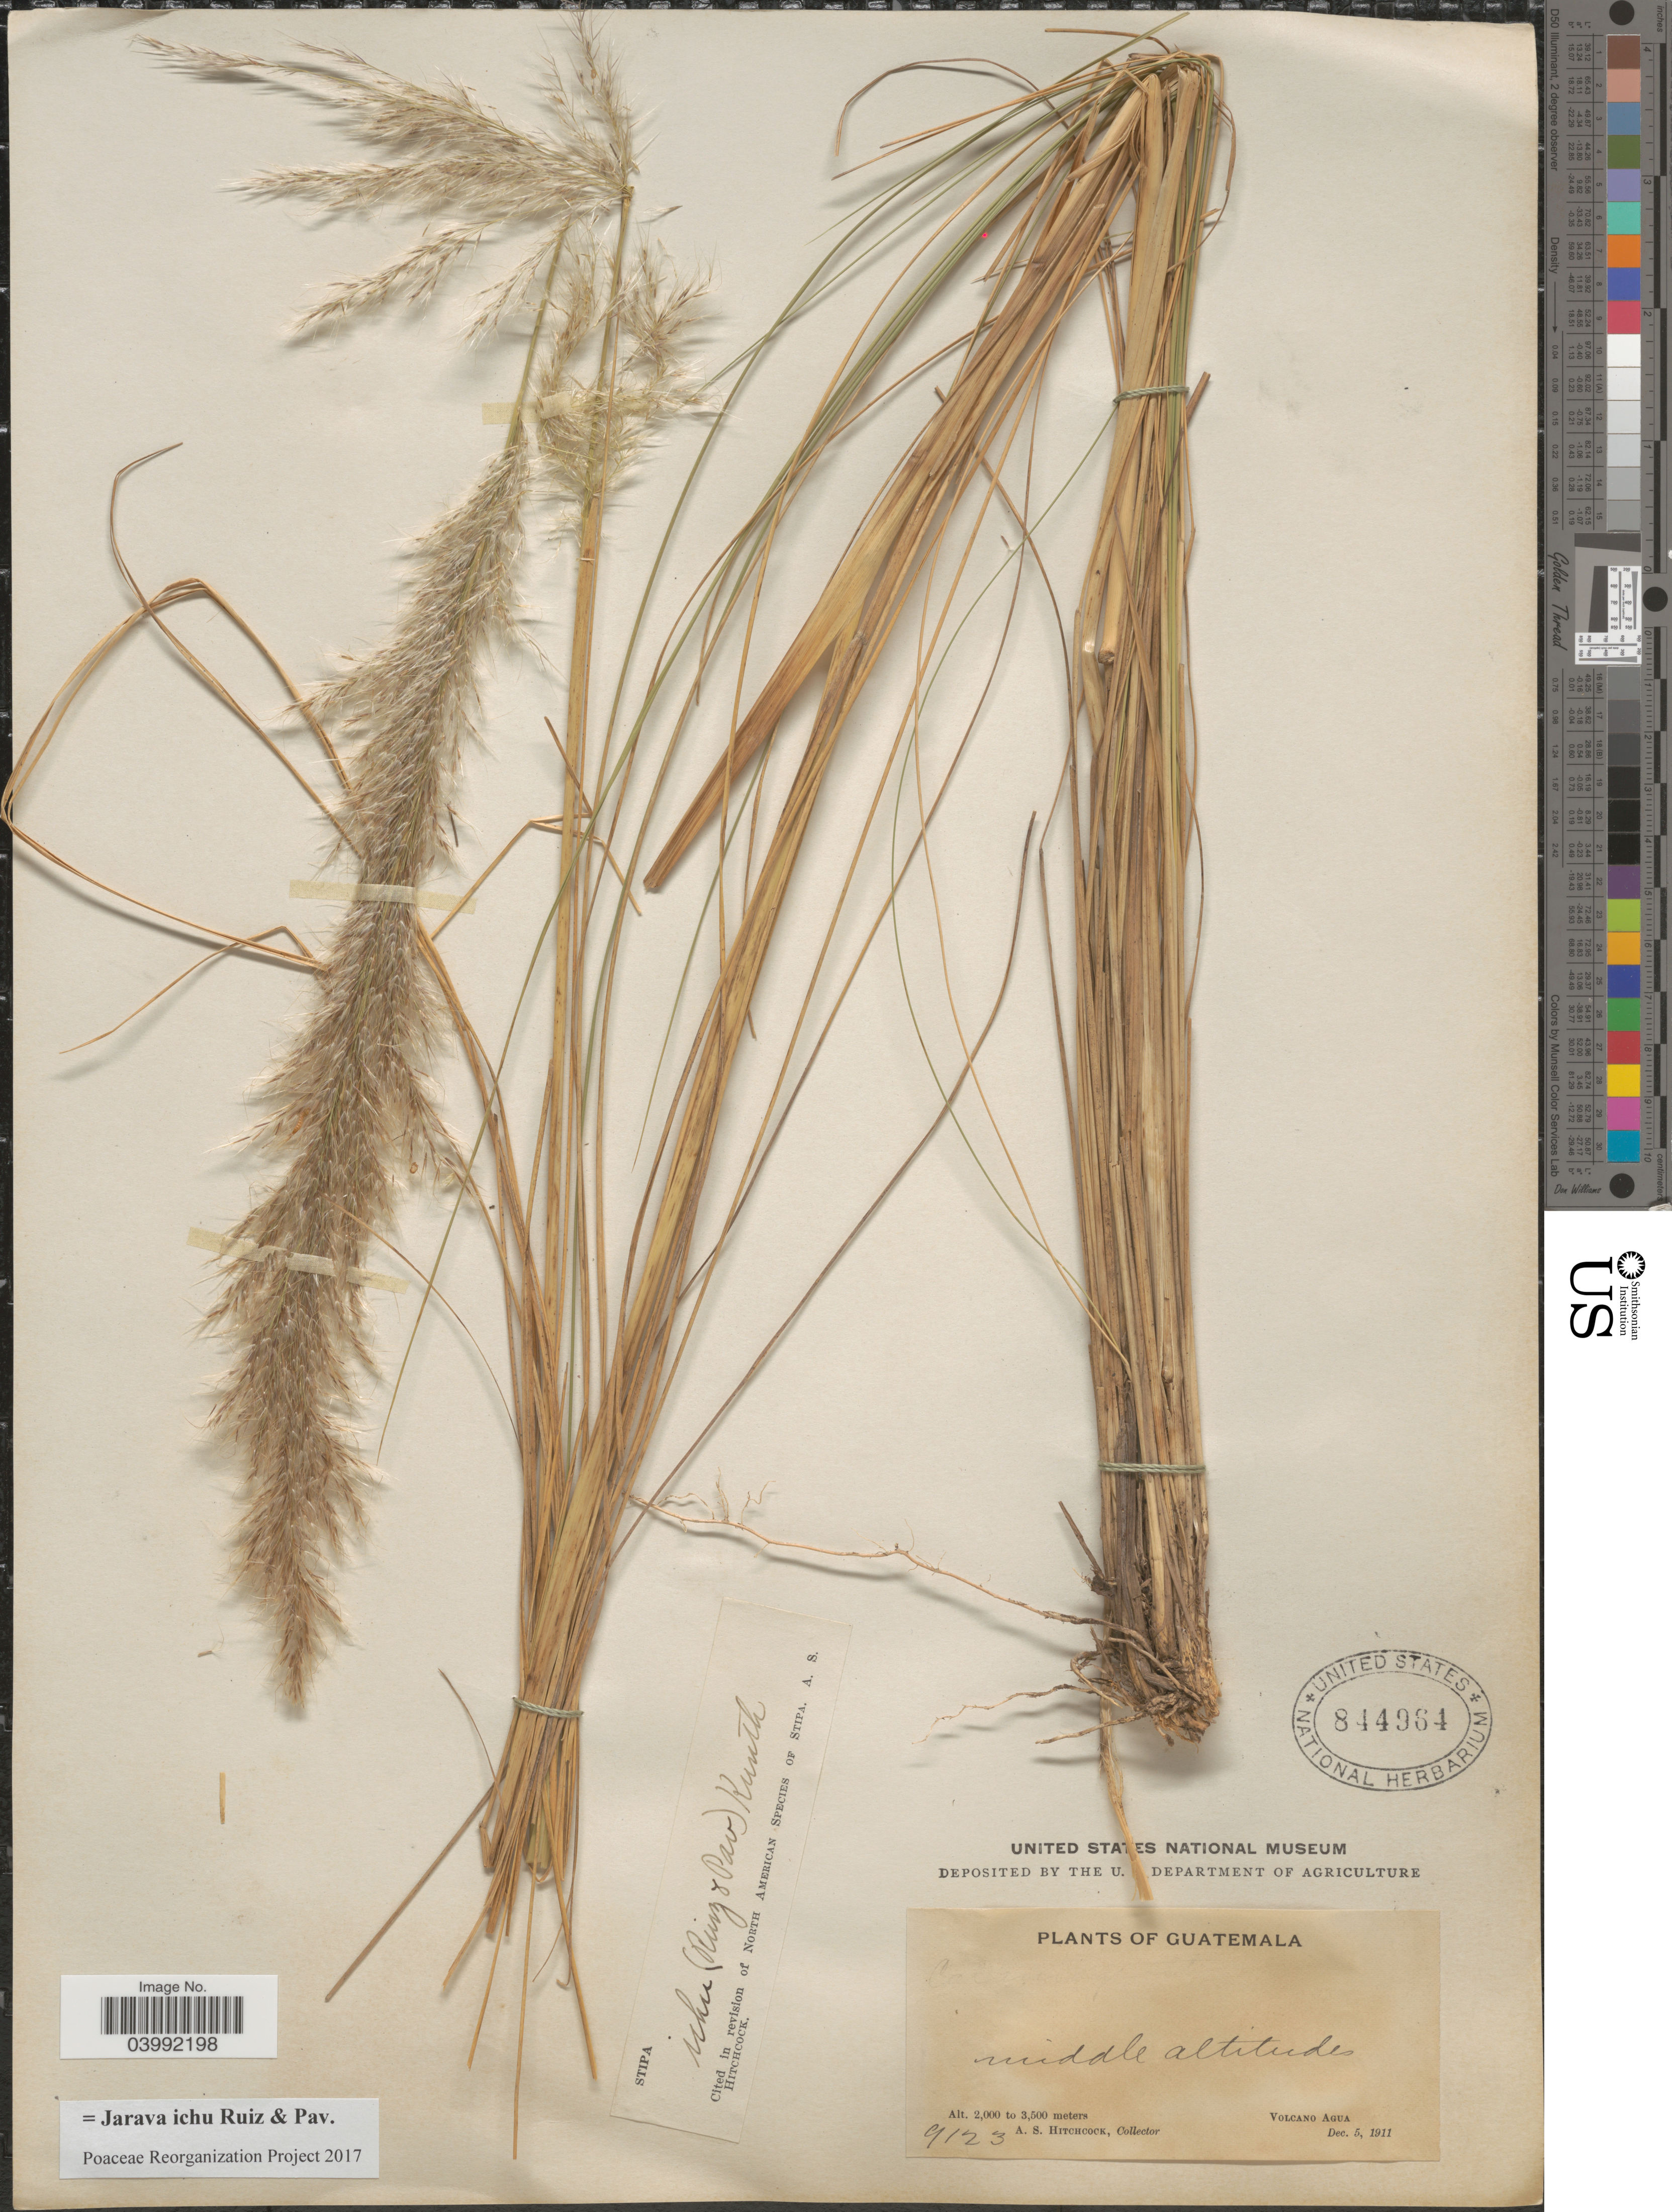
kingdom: Plantae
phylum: Tracheophyta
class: Liliopsida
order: Poales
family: Poaceae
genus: Jarava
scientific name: Jarava ichu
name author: Ruiz & Pav.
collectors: A. S. Hitchcock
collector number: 9123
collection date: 1911-12-05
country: Guatemala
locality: Volcan Agua.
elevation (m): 2000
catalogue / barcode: US 844964